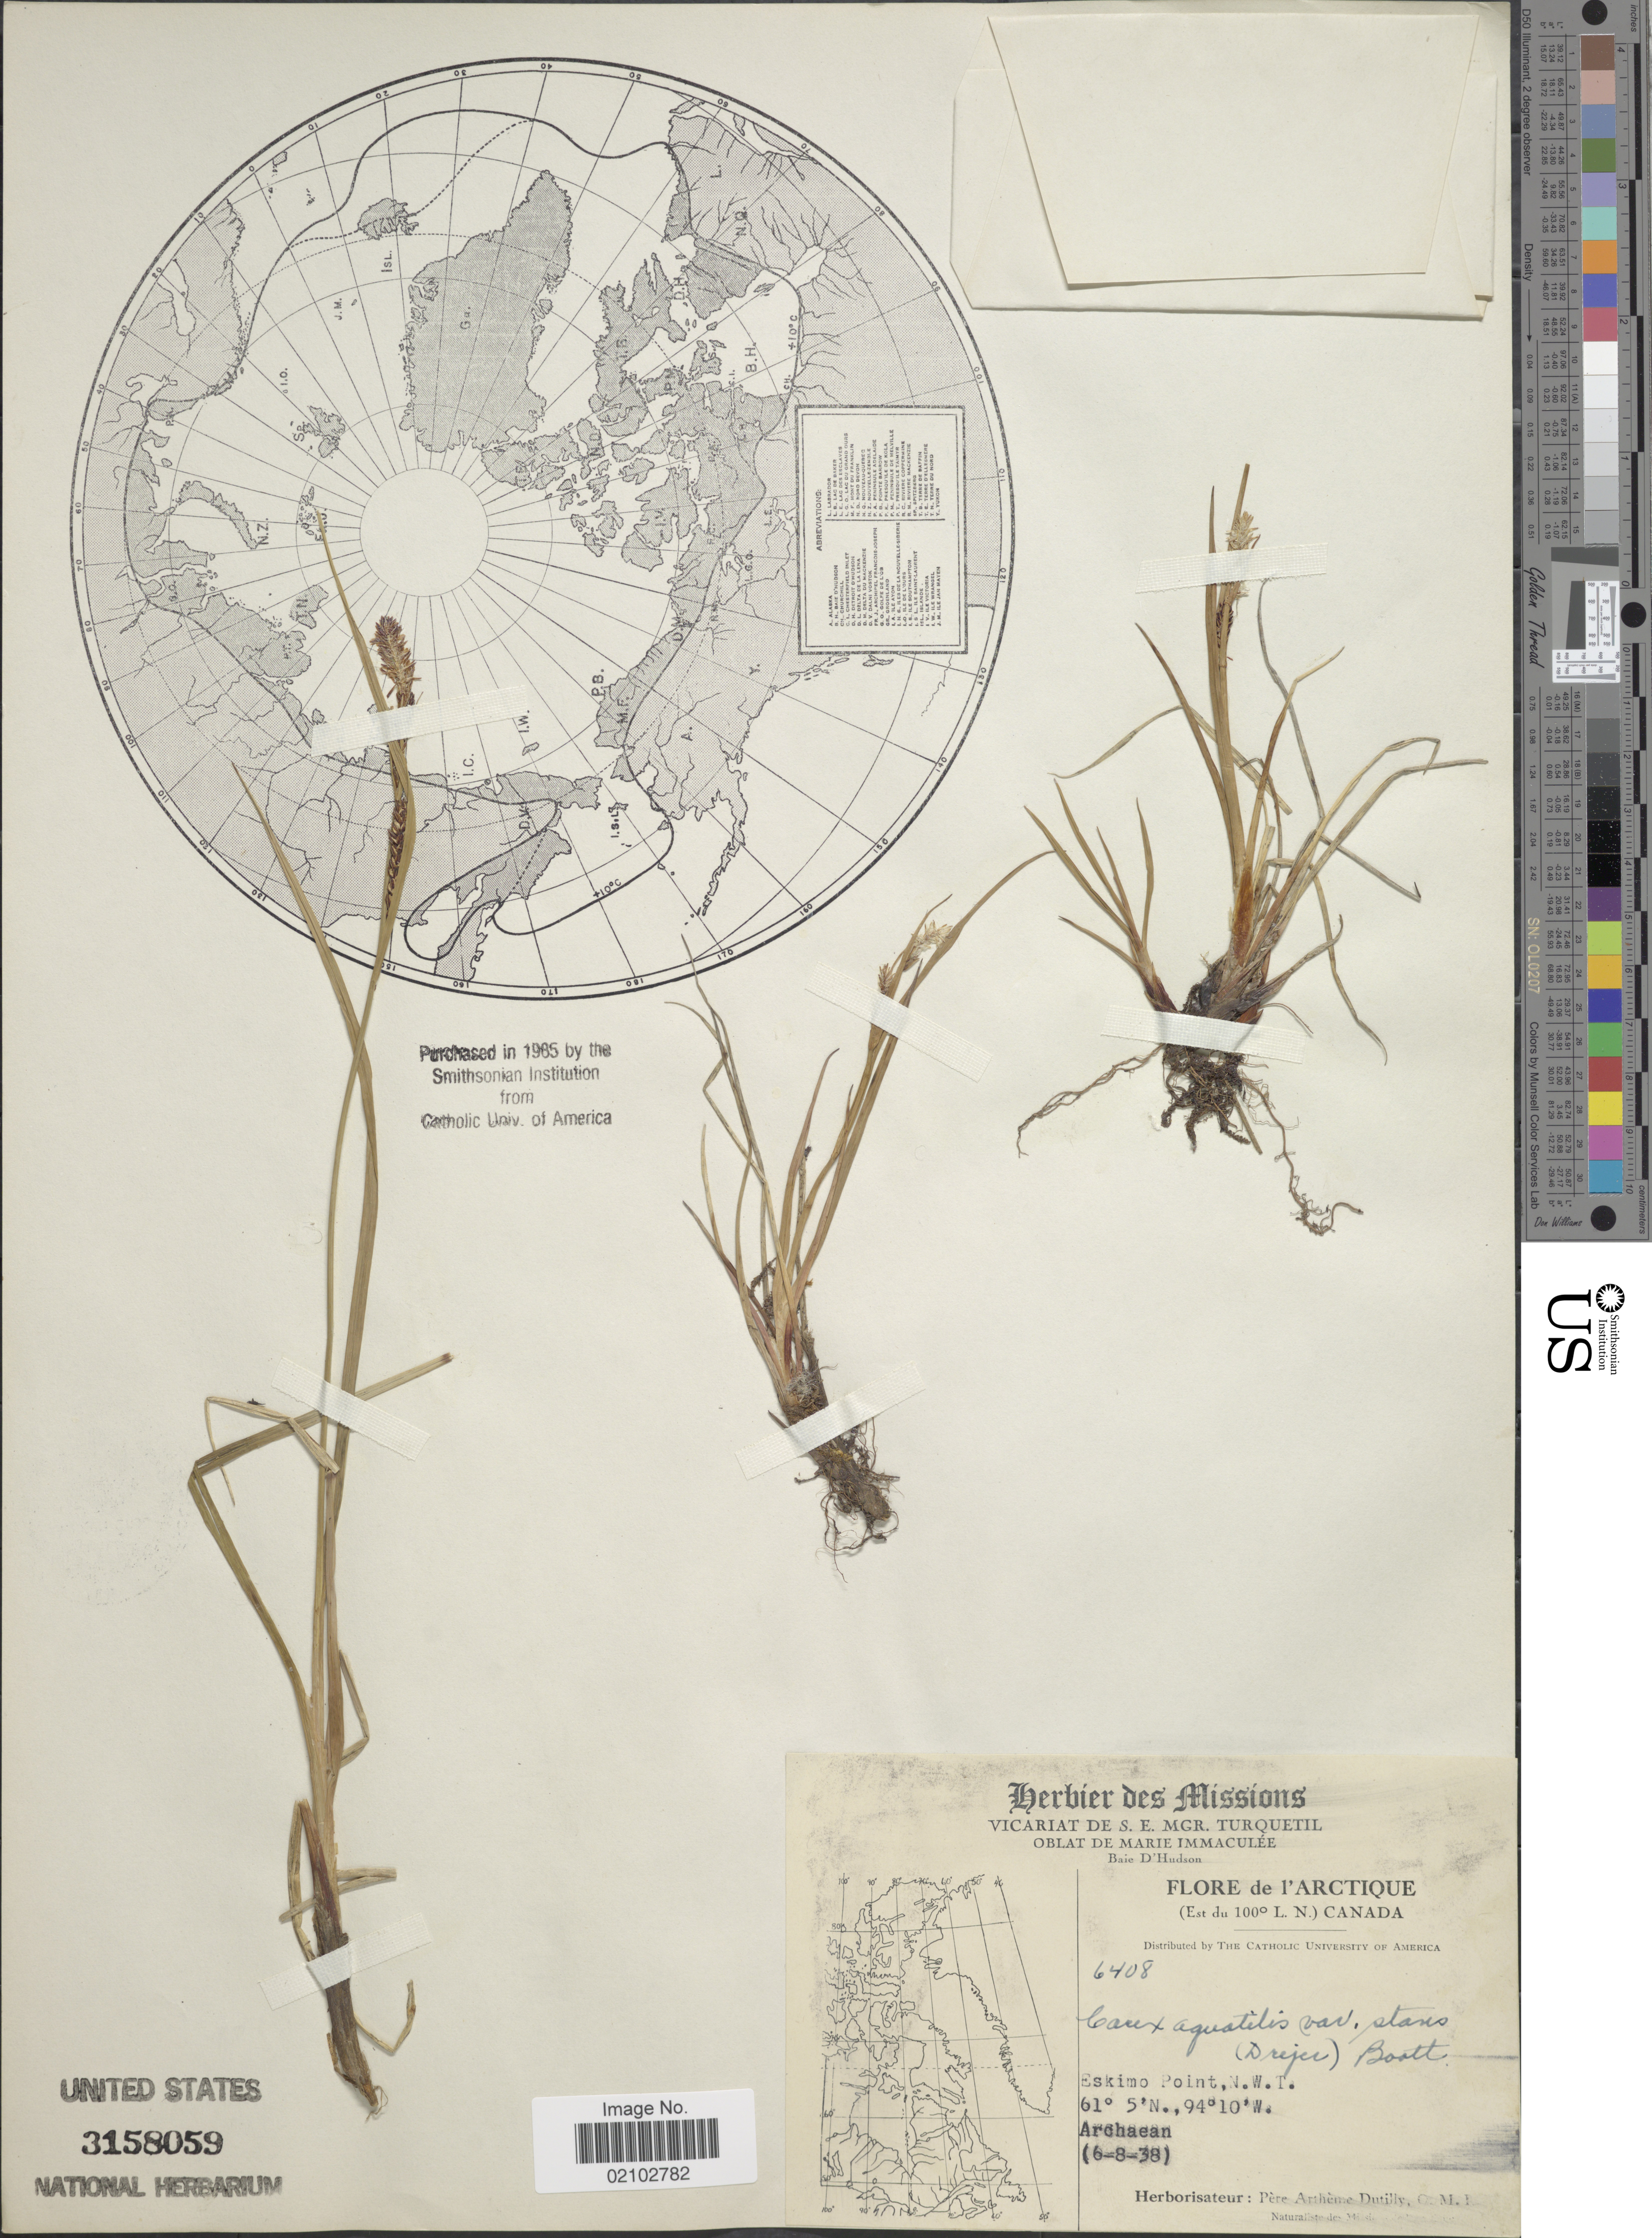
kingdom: Plantae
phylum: Tracheophyta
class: Liliopsida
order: Poales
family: Cyperaceae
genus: Carex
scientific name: Carex aquatilis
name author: Wahlenb.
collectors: -. Dutilly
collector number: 6408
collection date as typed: Transcribed d/m/y: 6/8/38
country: Canada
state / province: Northwest Territories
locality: L'Arctique (Est du 100 degrees L.N.), Eskimo Point.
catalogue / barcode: US 3158059